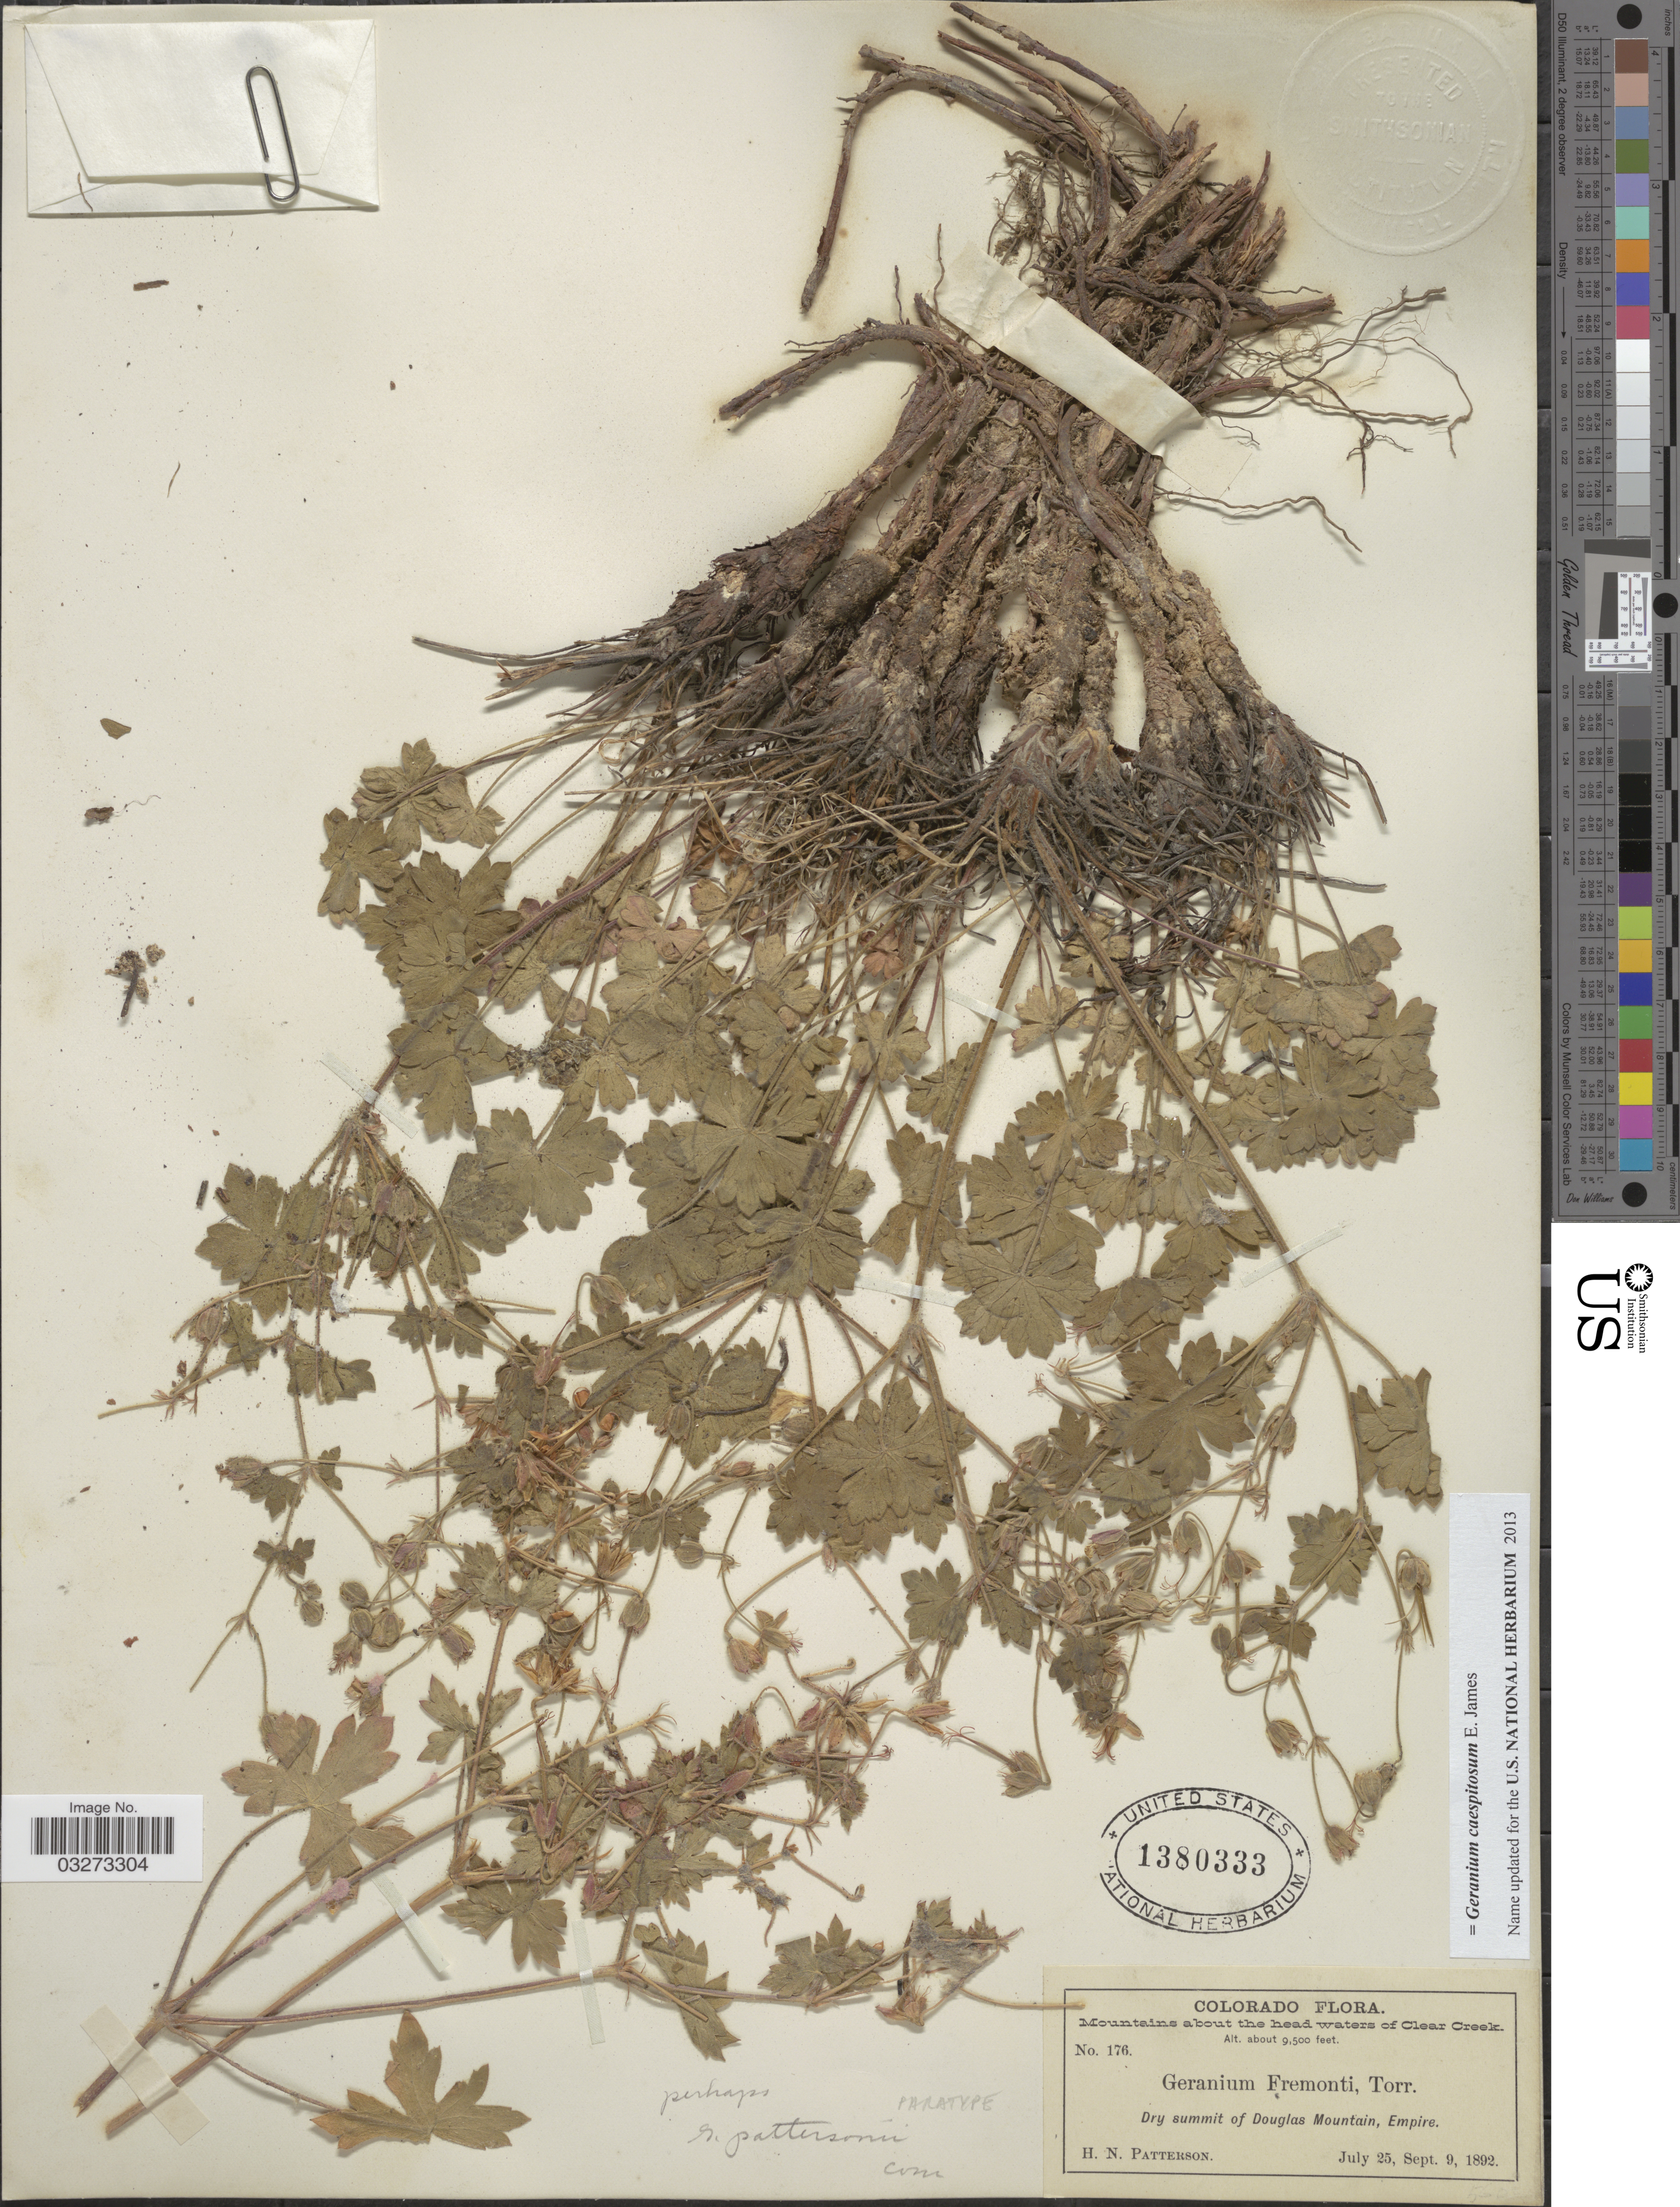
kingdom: Plantae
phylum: Tracheophyta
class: Magnoliopsida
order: Geraniales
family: Geraniaceae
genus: Geranium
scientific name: Geranium caespitosum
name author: E. James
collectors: H. N. Patterson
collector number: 176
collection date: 1892-07-25/1892-09-09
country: United States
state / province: Colorado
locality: Mountains about the head waters of Clear Creek. Dry summit of Douglas Mountain, Empire.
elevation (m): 2896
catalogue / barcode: US 1380333